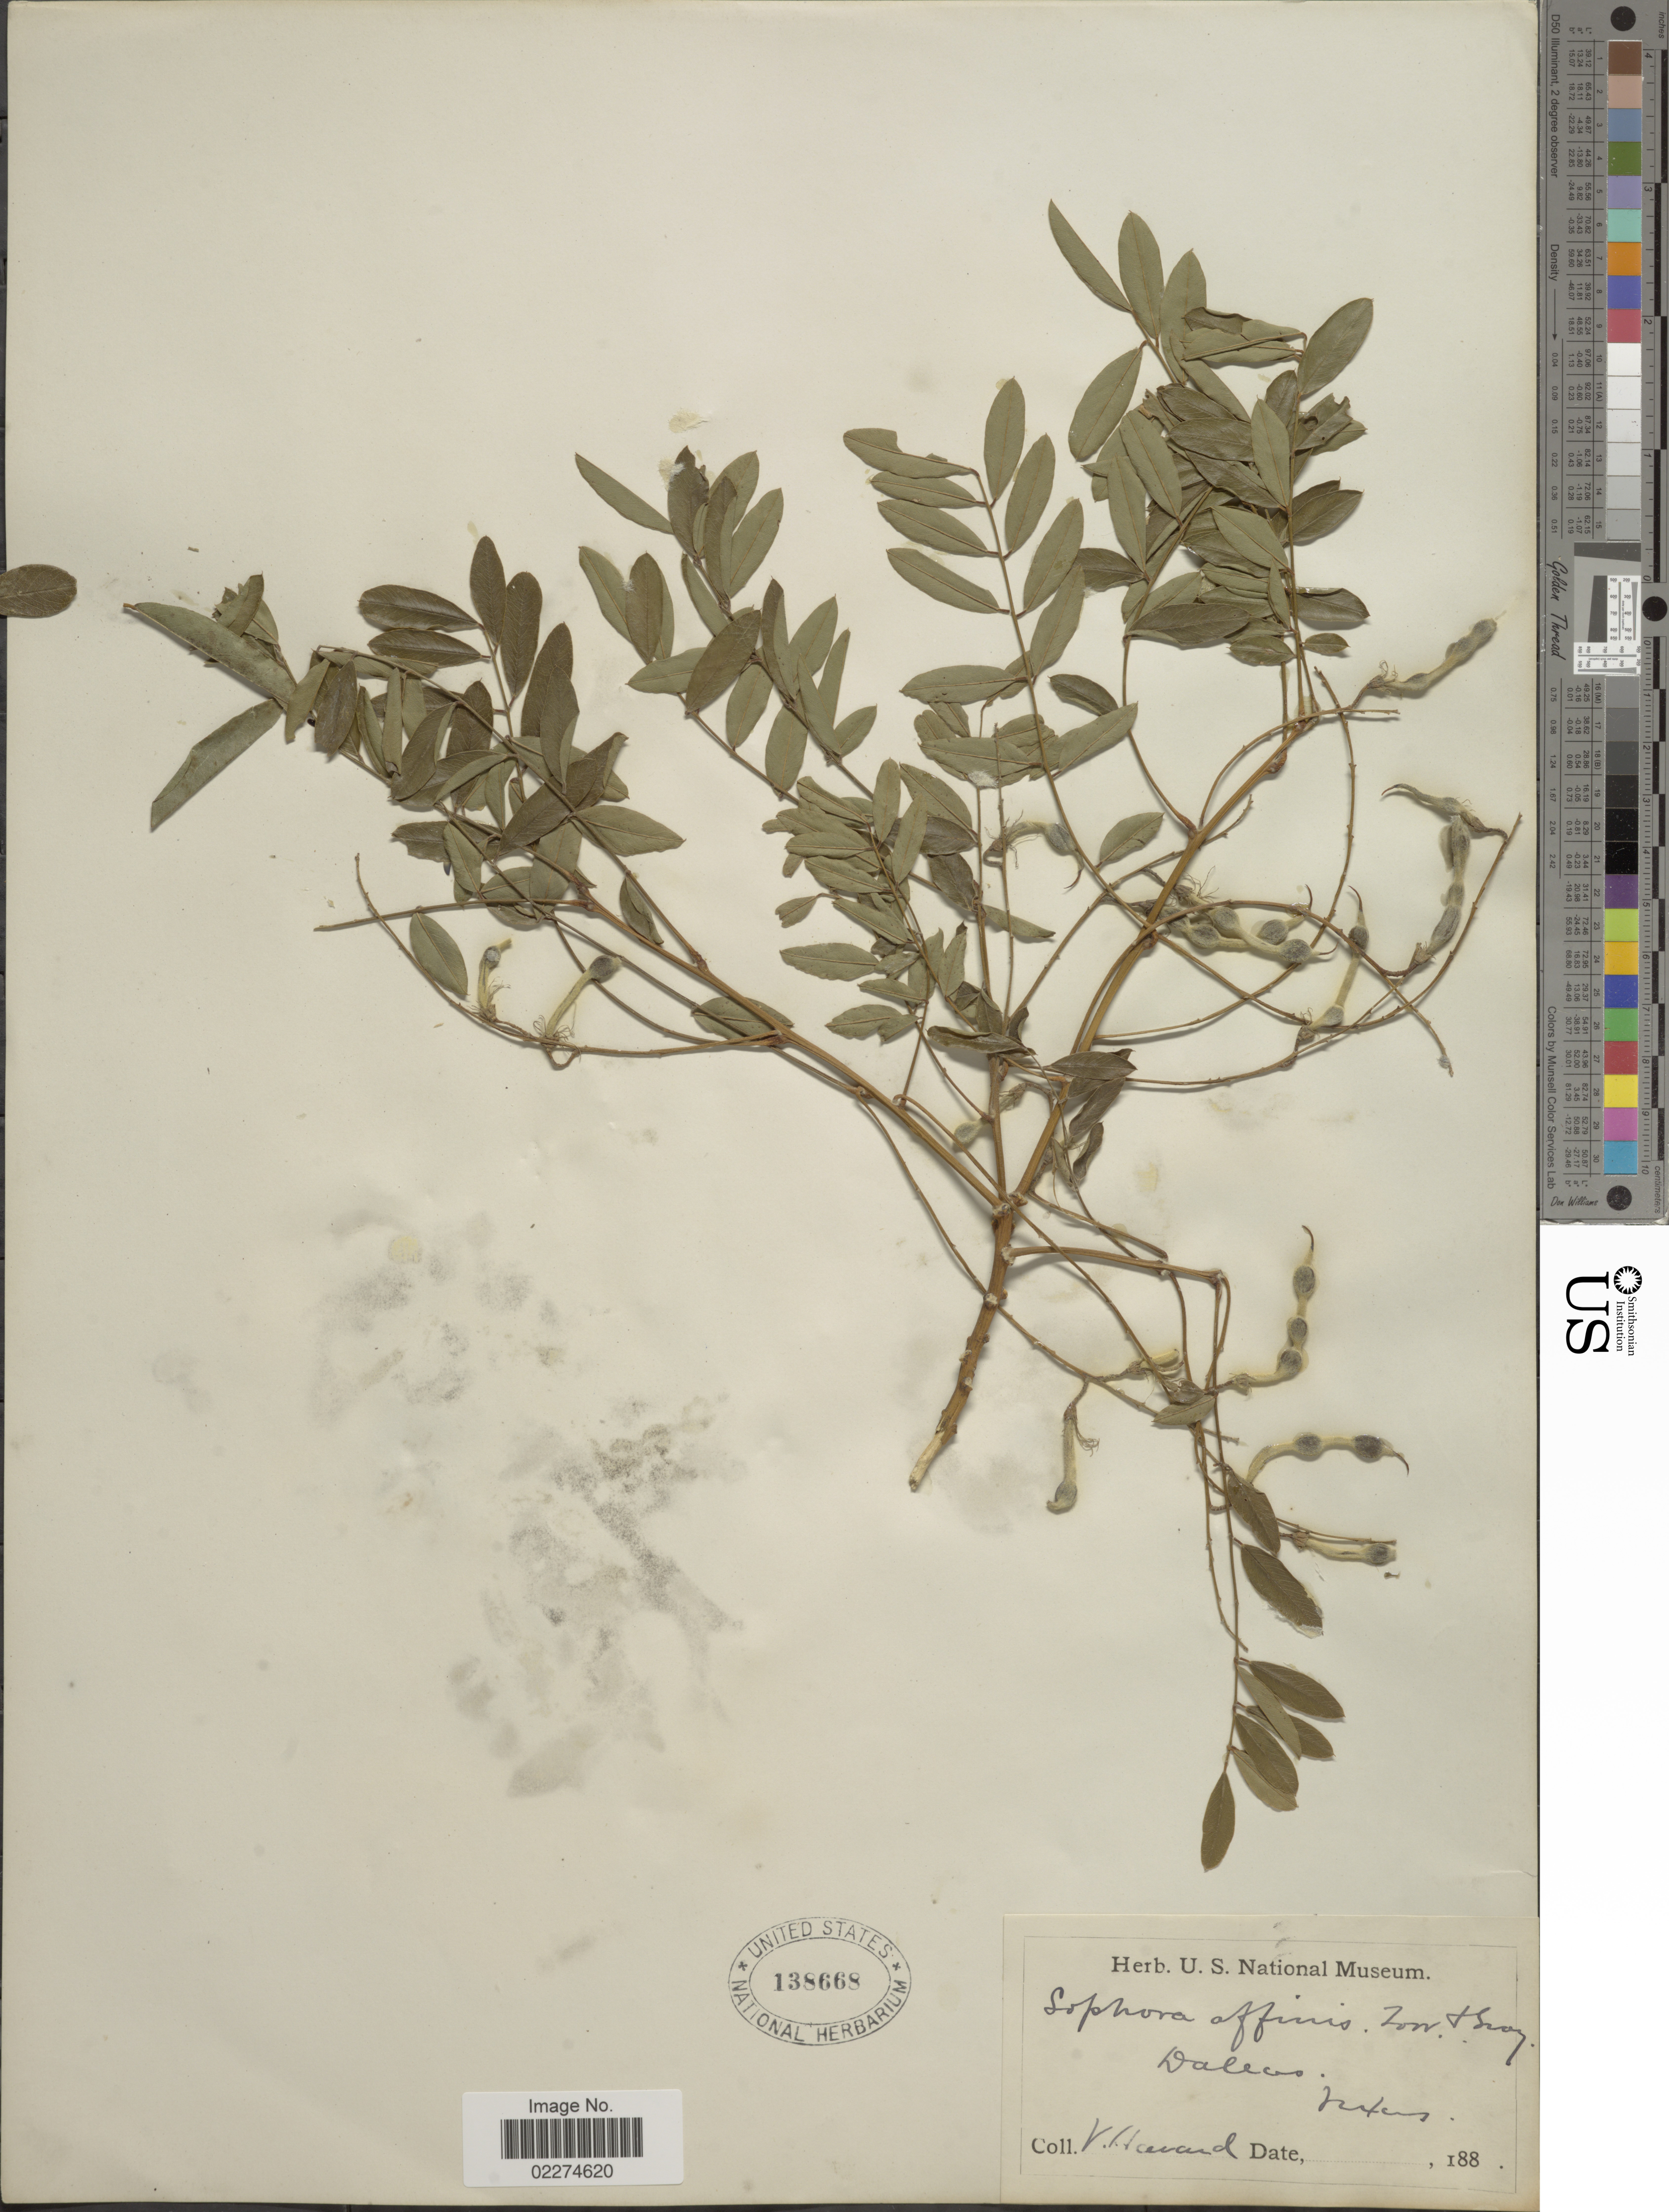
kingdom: Plantae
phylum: Tracheophyta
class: Magnoliopsida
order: Fabales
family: Fabaceae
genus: Sophora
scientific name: Sophora affinis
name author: Torr. & A. Gray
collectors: V. Havard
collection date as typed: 188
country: United States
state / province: Texas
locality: Dallas, Texas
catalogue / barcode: US 138668